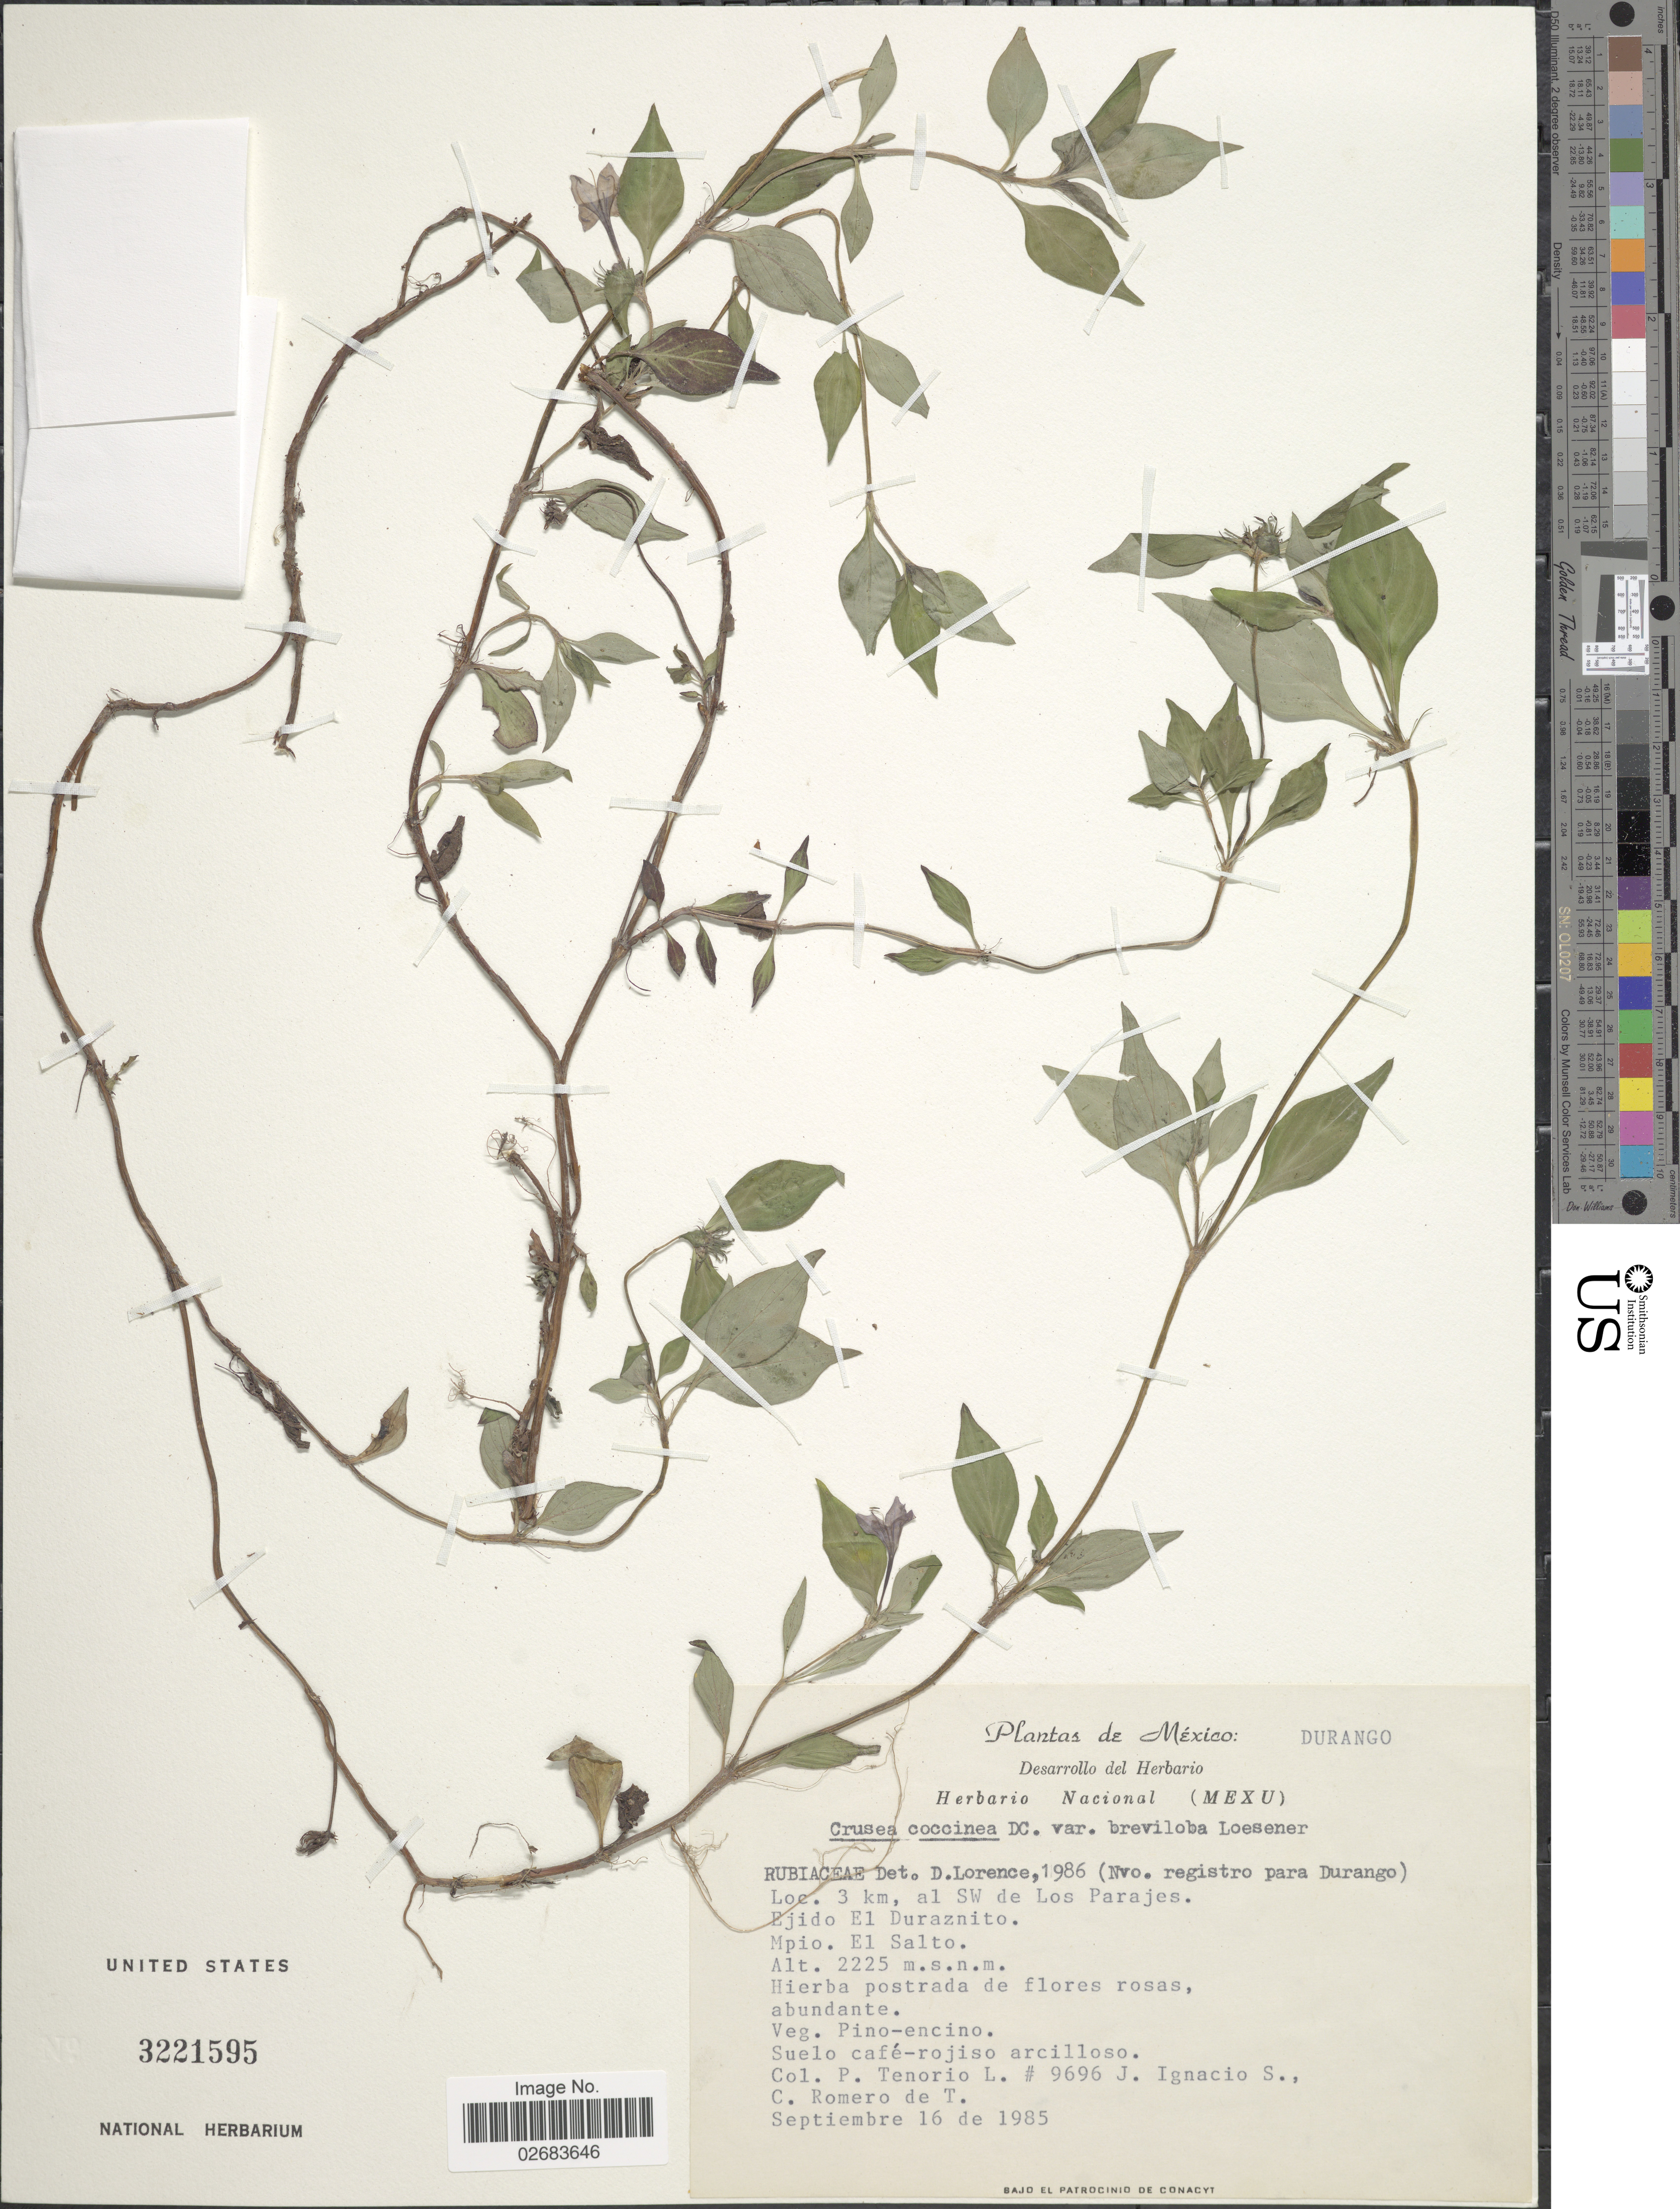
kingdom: Plantae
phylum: Tracheophyta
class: Magnoliopsida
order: Gentianales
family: Rubiaceae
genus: Crusea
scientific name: Crusea coccinea var. breviloba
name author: Loes.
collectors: P. Tenorio L., Ignacio S., J. & C. Romero de T.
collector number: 9696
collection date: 1985-09-16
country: Mexico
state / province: Durango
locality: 3 km, al SW de Los Parajes. Ejido El Duraznito. Mpio. El Salto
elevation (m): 2225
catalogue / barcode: US 3221595